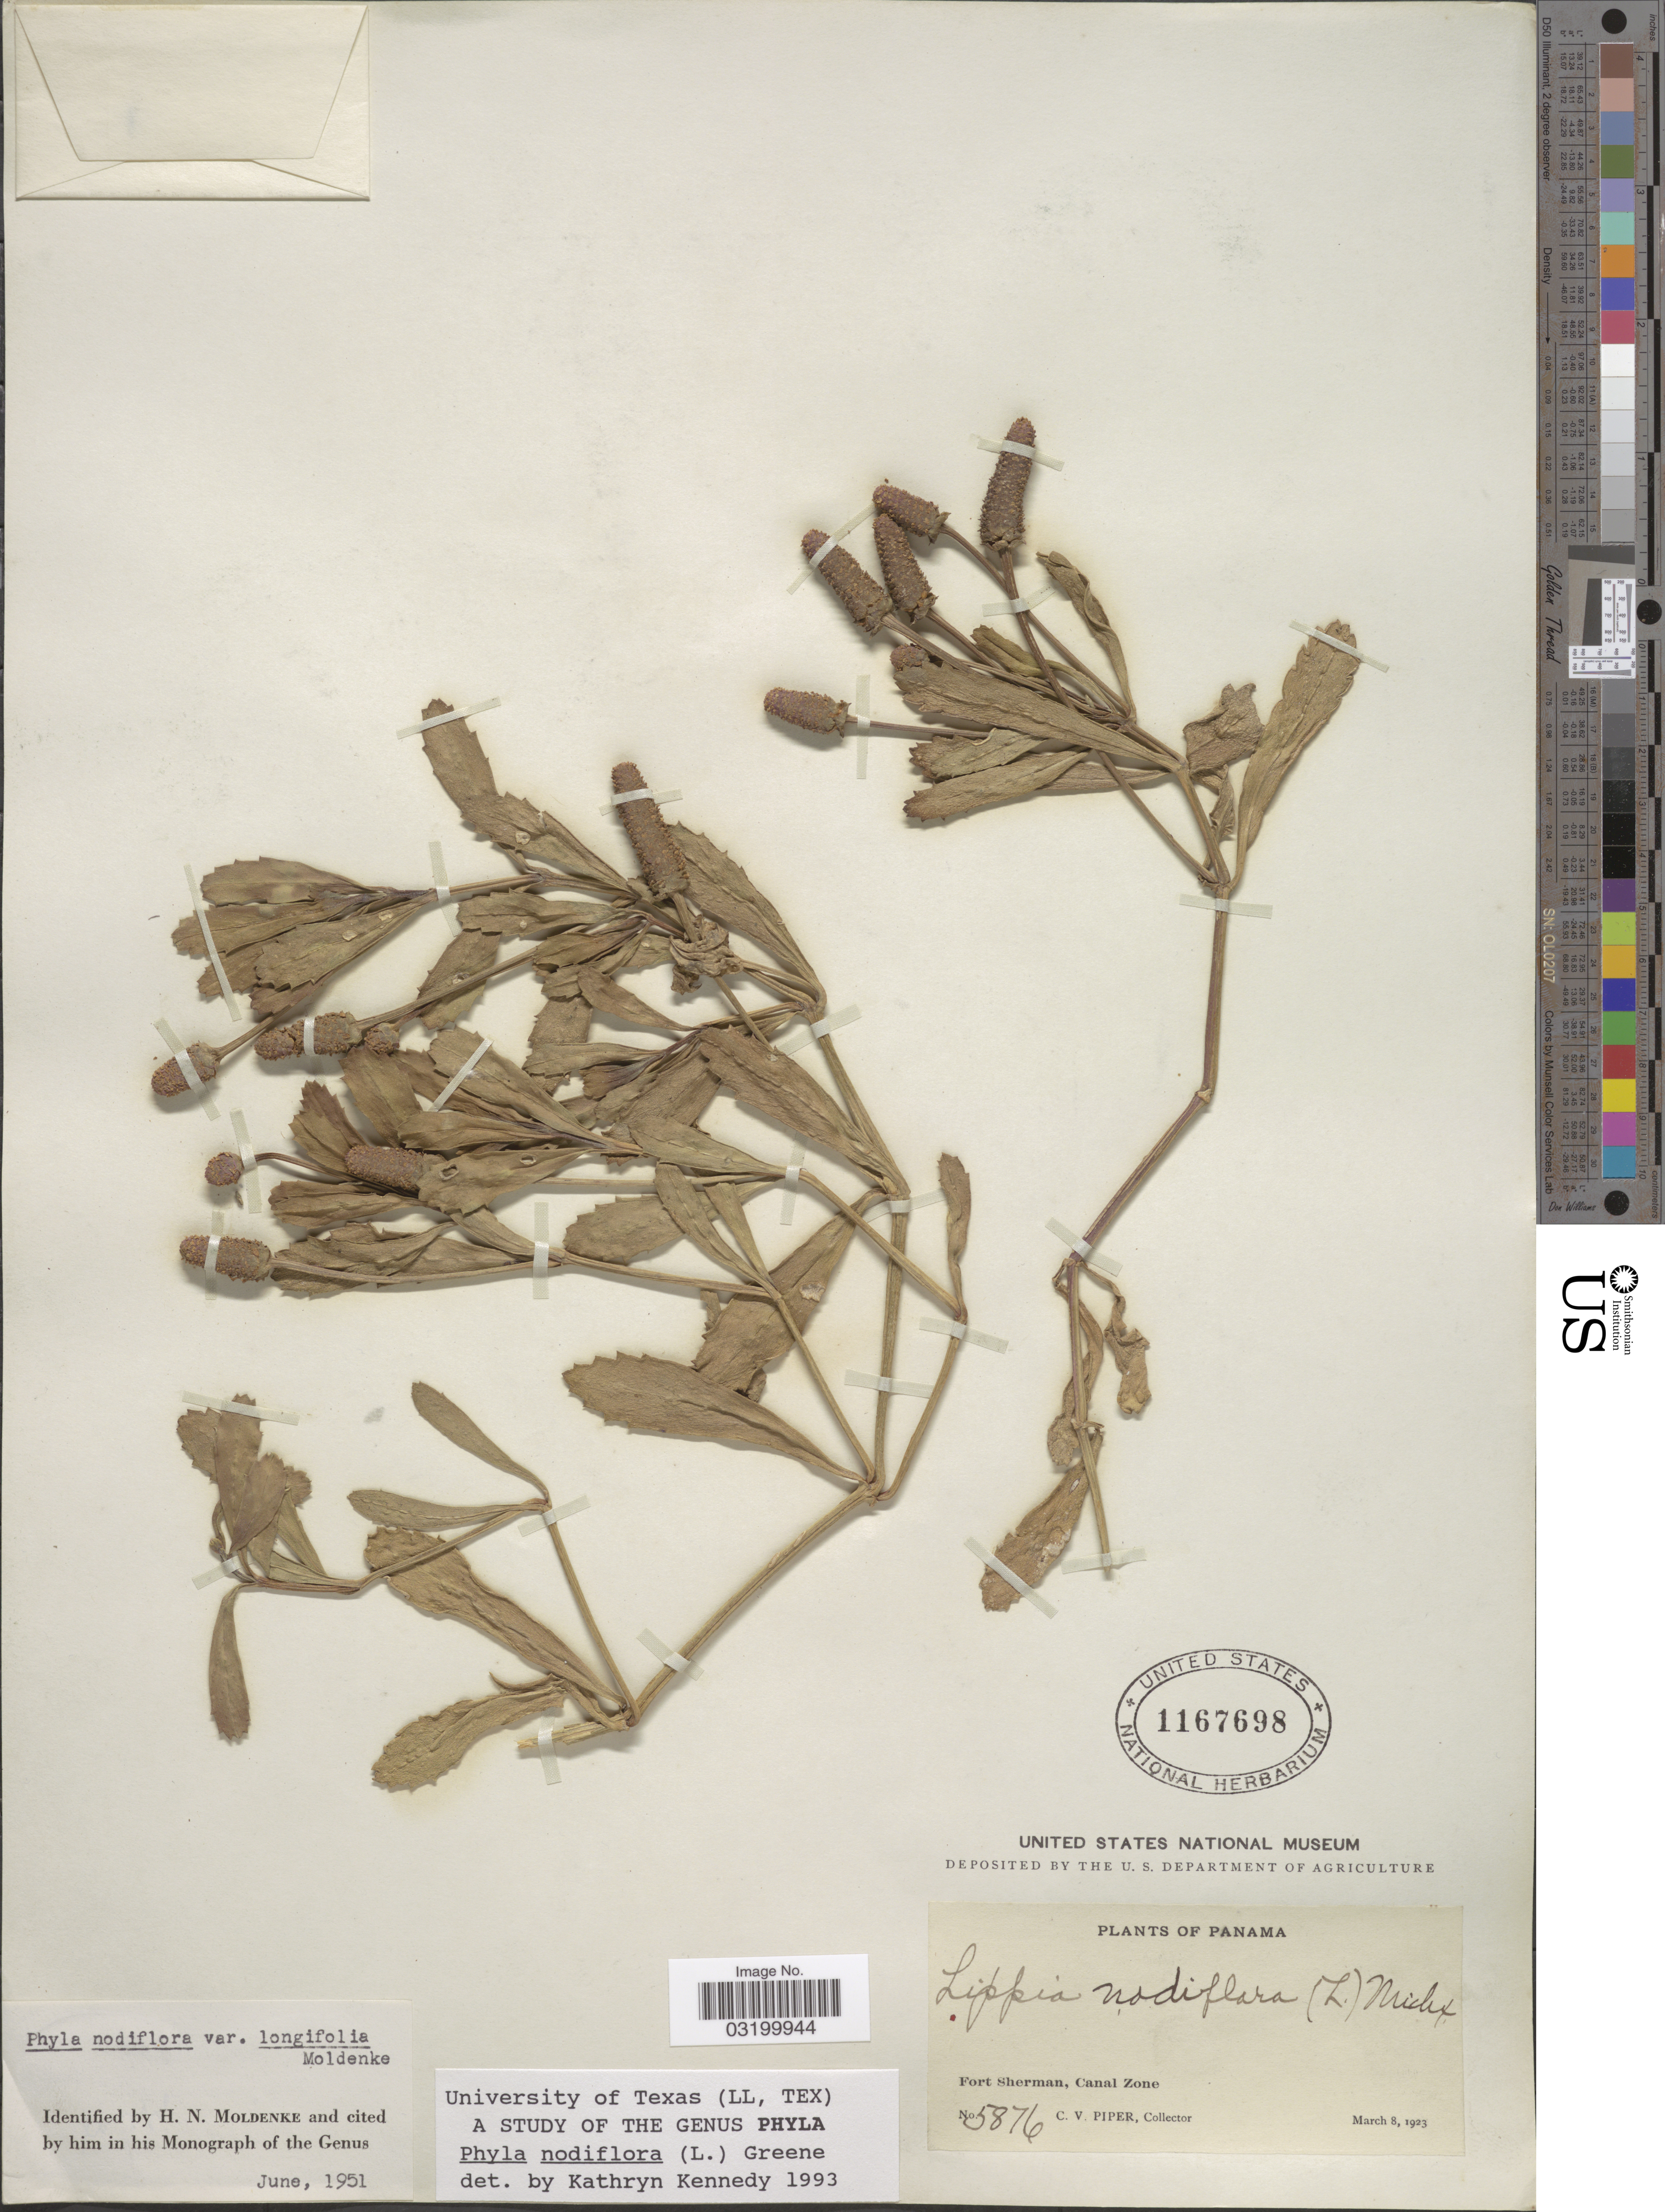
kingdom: Plantae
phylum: Tracheophyta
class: Magnoliopsida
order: Lamiales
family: Verbenaceae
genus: Phyla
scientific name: Phyla nodiflora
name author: (L.) Greene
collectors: C. V. Piper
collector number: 5876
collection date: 1923-03-08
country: Panama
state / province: Colón / Panamá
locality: Fort Sherman, Canal Zone.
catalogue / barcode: US 1167698